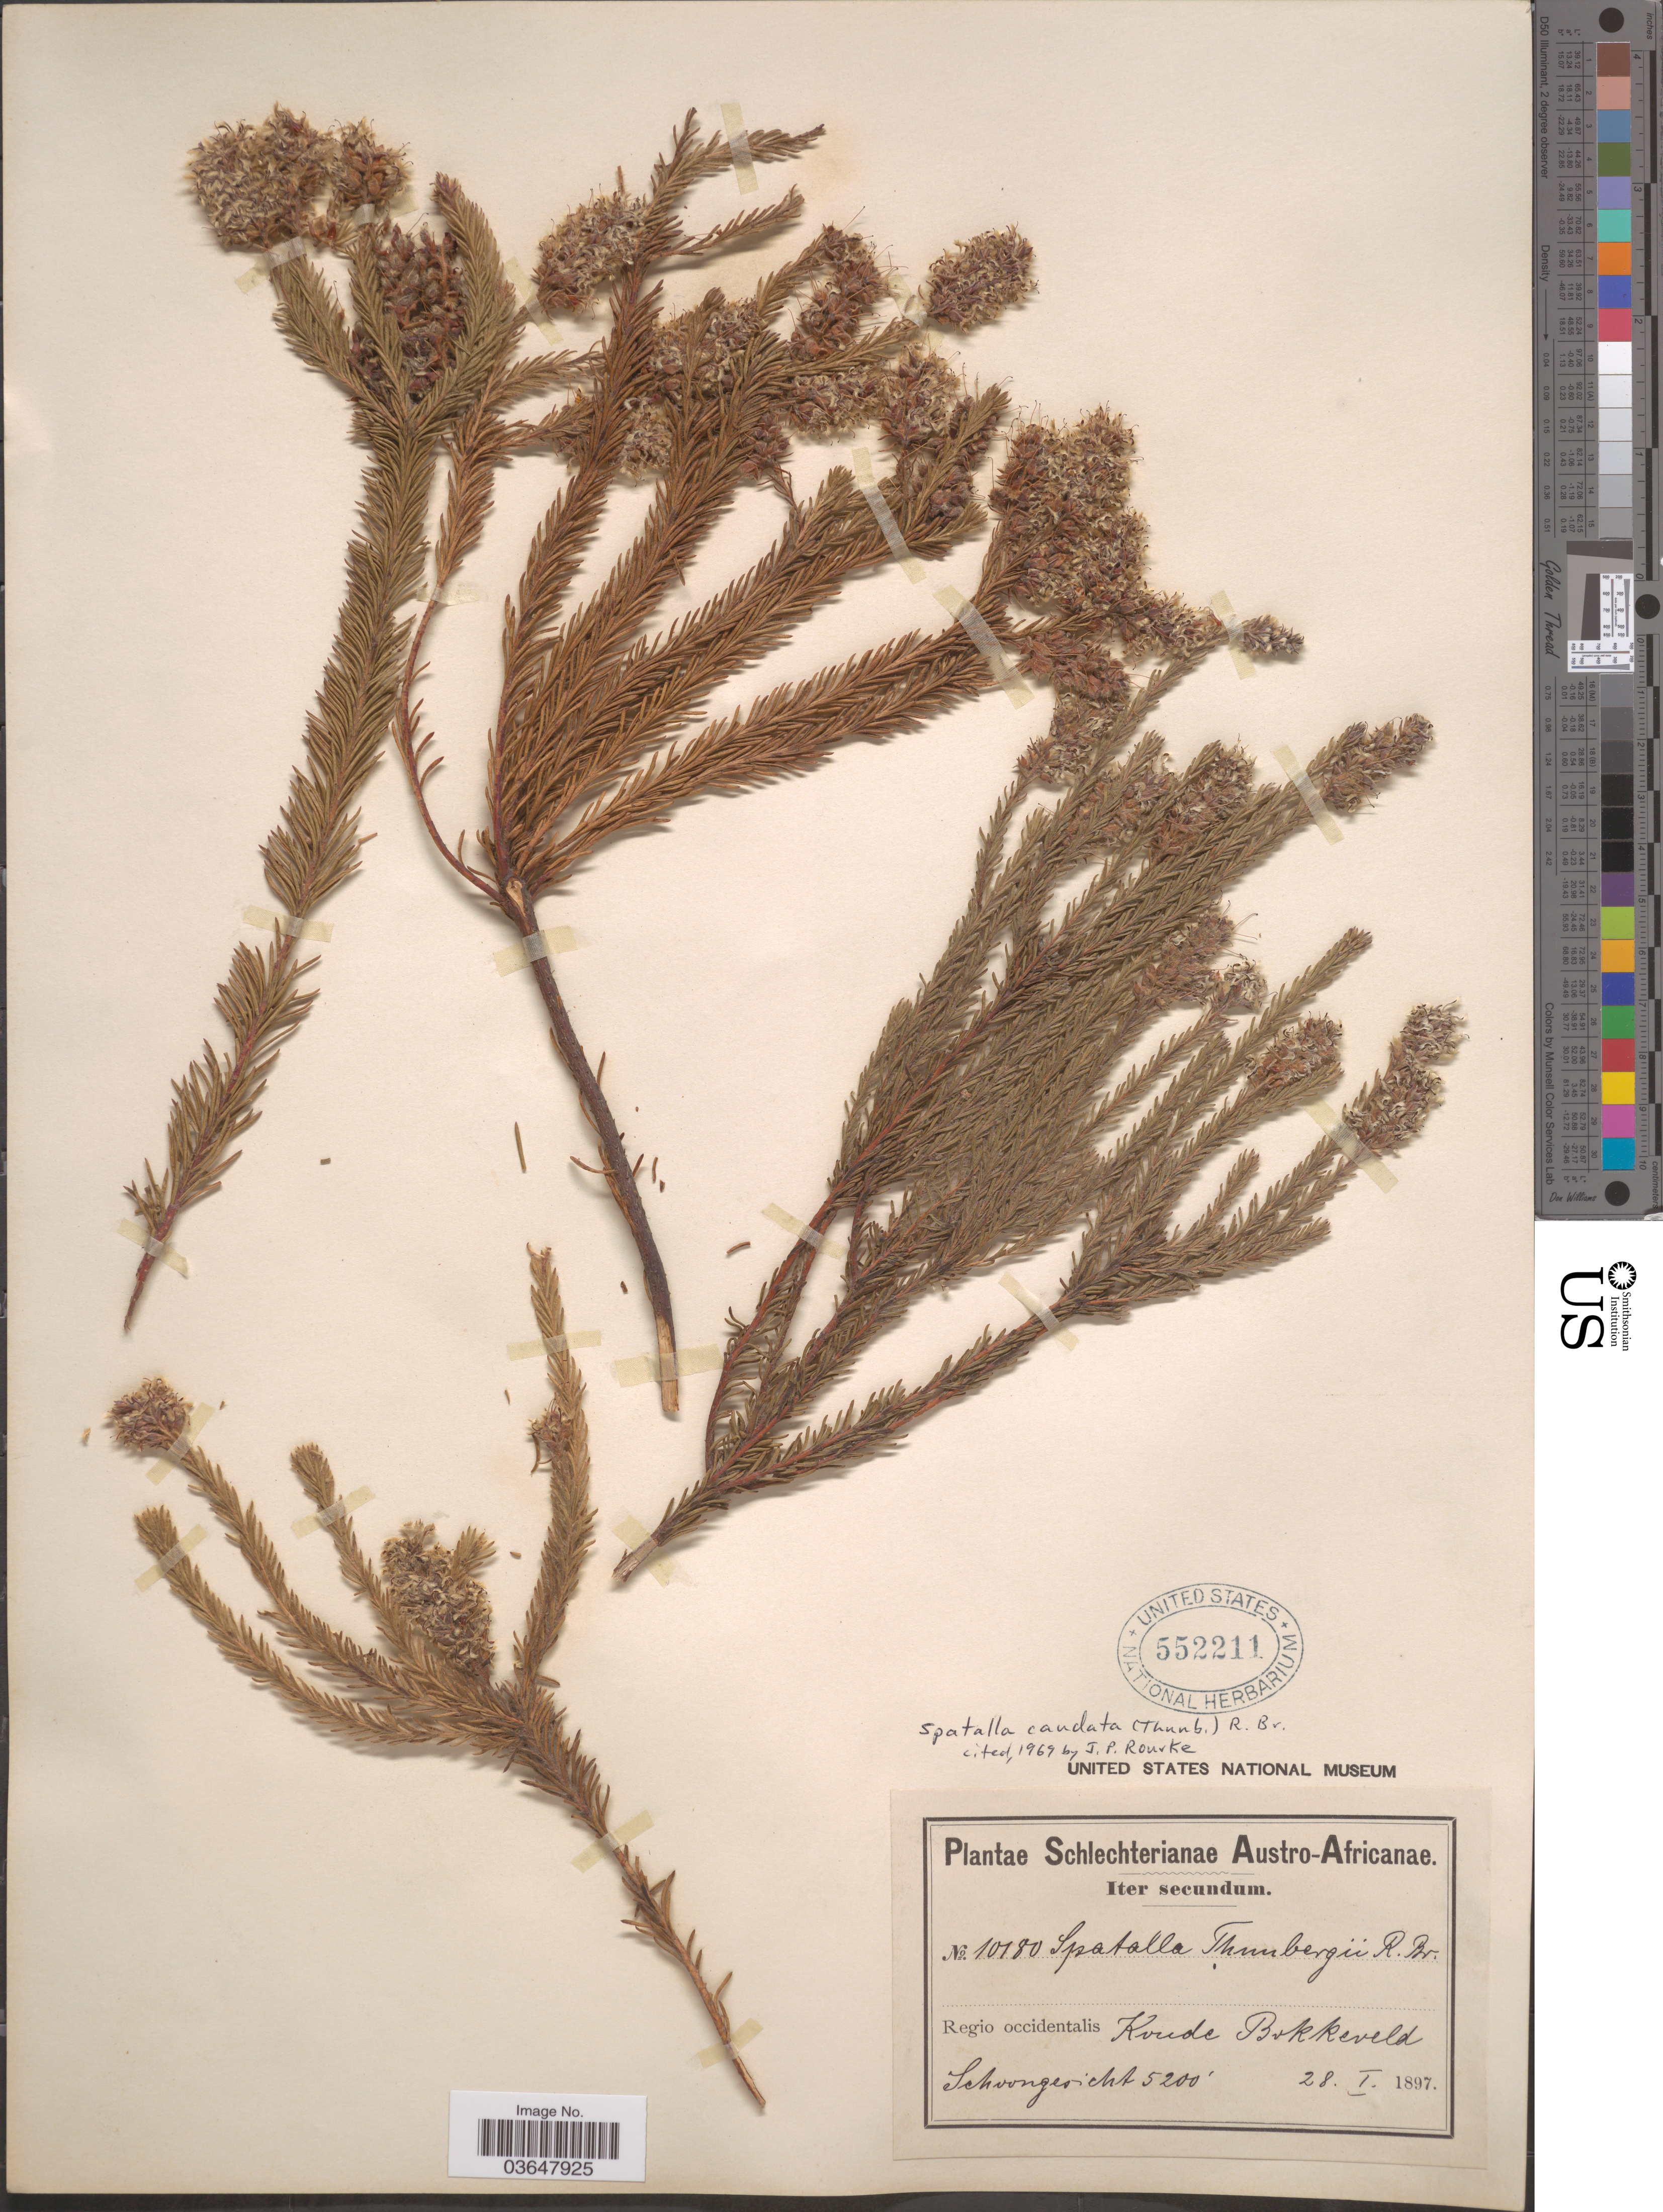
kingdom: Plantae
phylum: Tracheophyta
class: Magnoliopsida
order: Proteales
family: Proteaceae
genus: Spatalla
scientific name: Spatalla caudata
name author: R. Br.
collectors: Schlechter, --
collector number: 10180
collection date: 1897-01-28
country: South Africa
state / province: Western Cape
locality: Austro-Africanae. Regio occidentalis. Koude Bokkeveld. Schoongesicht.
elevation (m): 1585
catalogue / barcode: US 552211